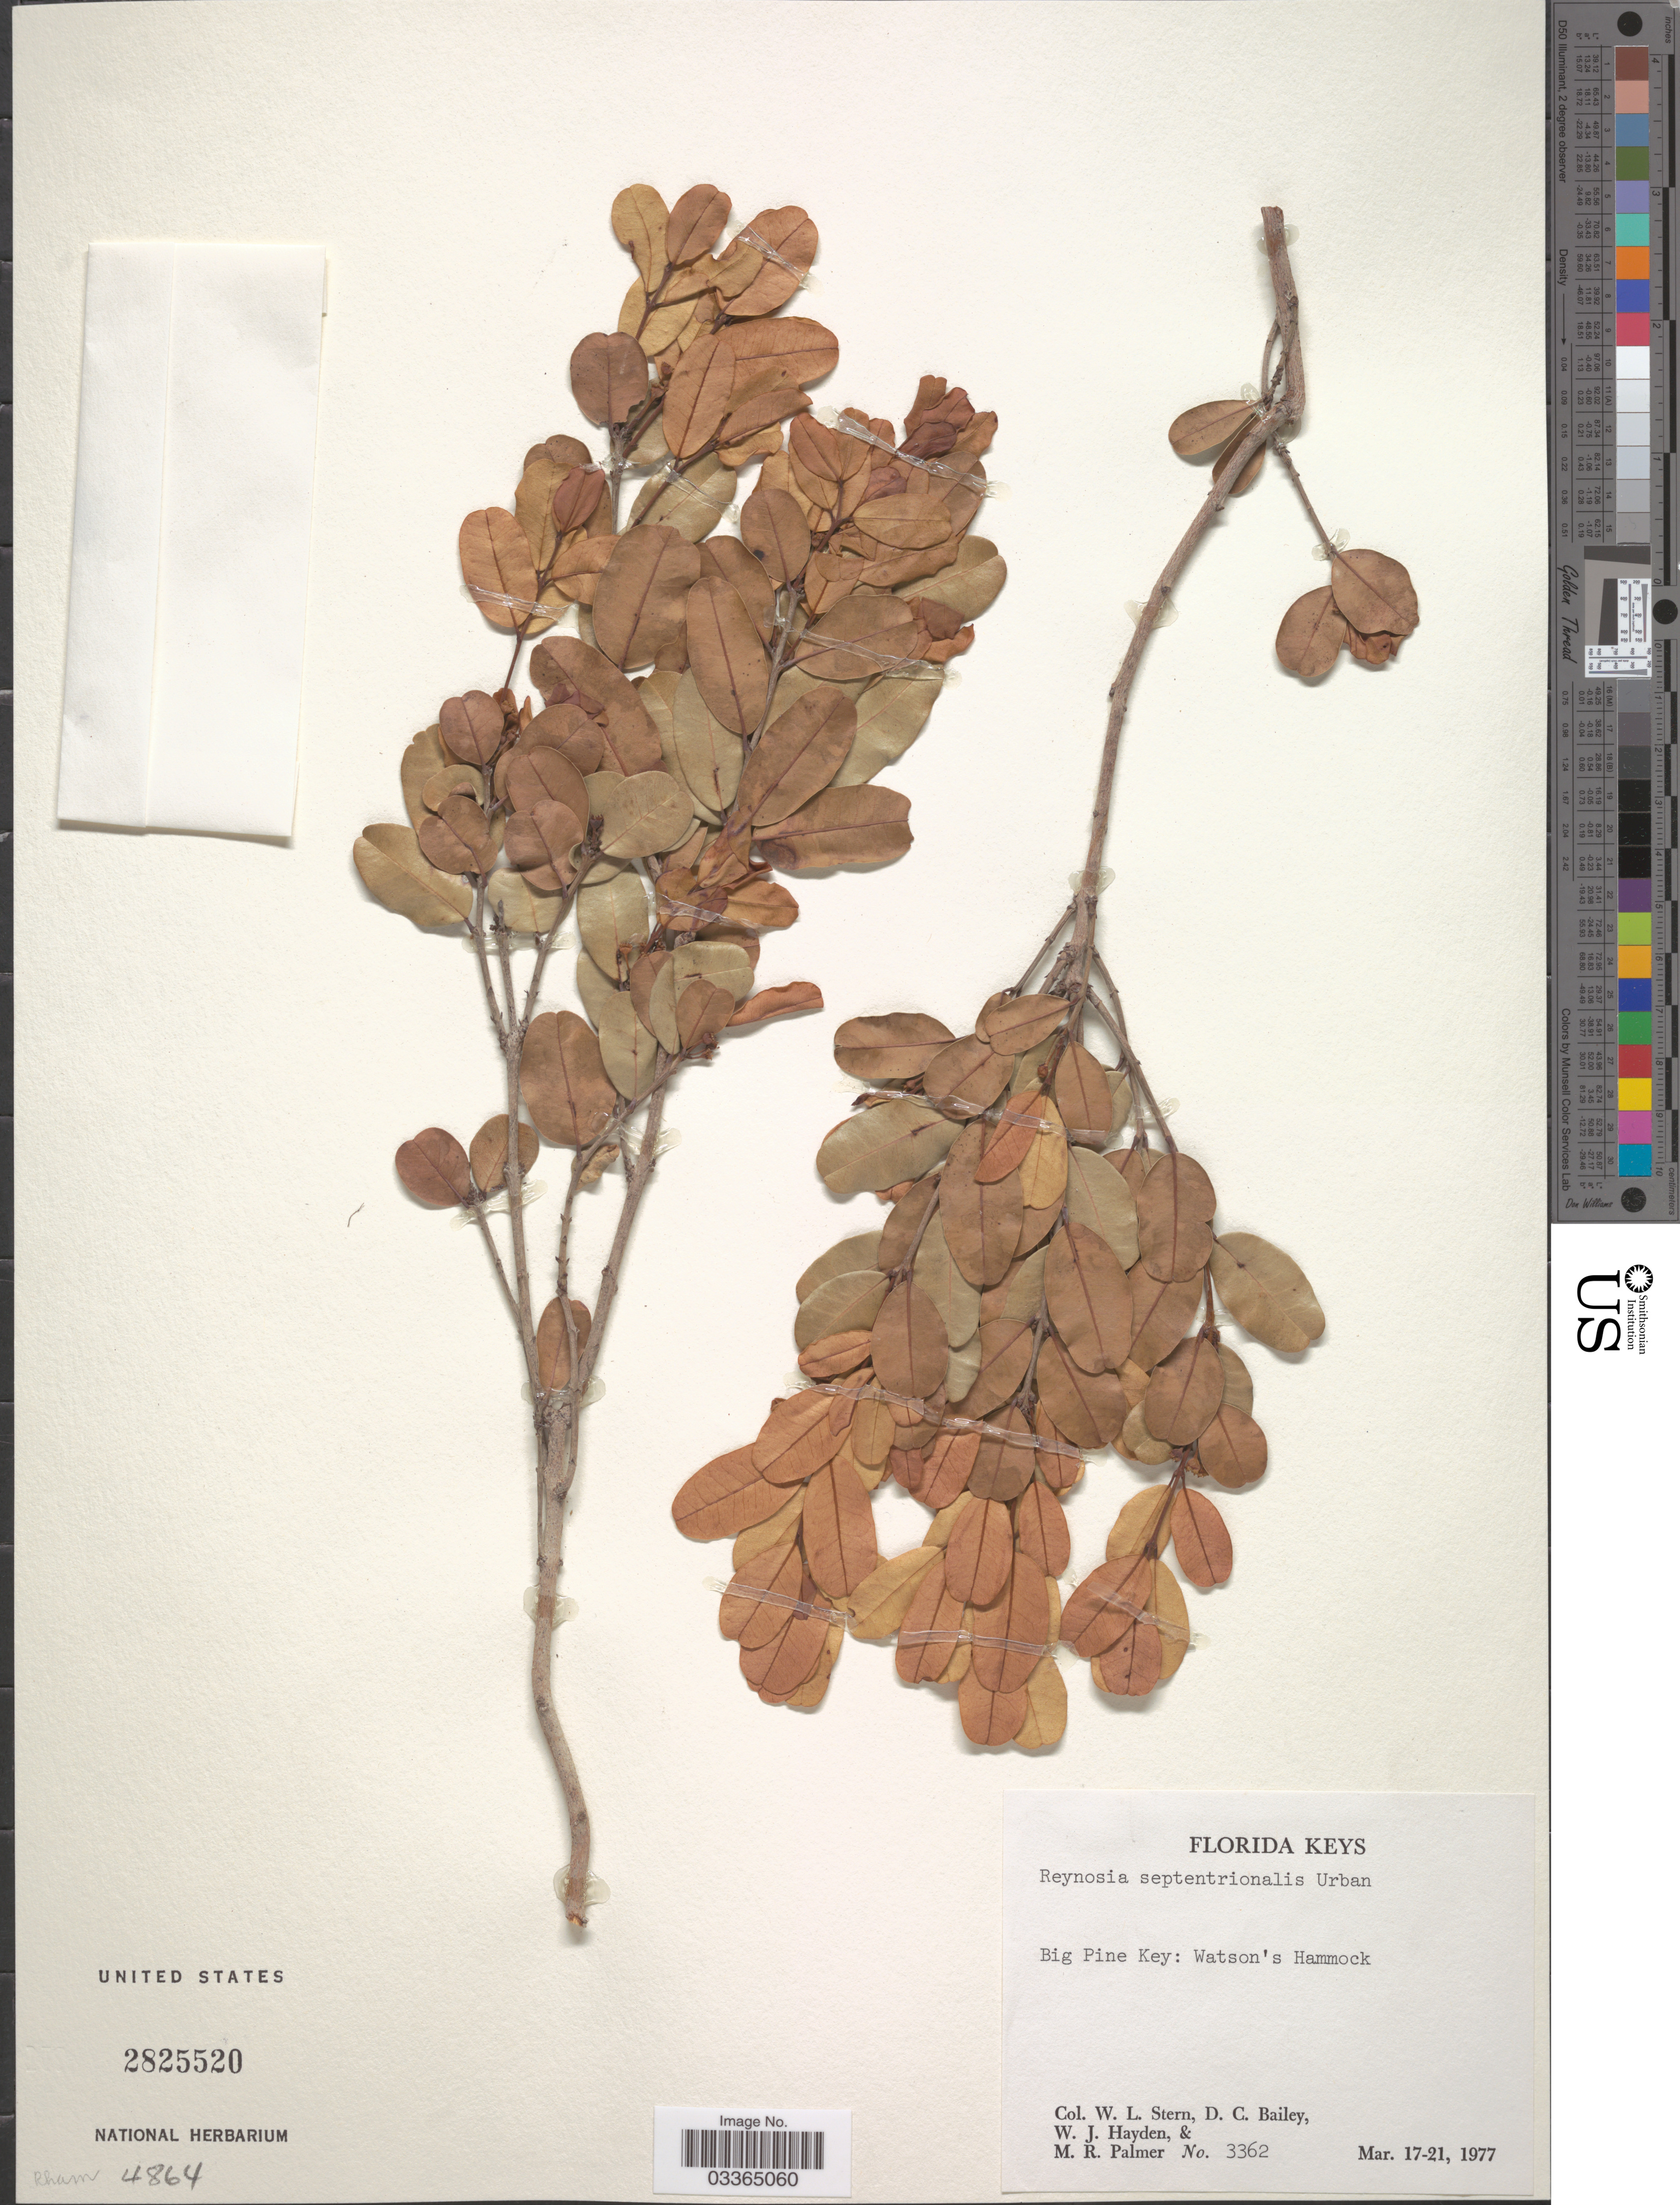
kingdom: Plantae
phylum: Tracheophyta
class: Magnoliopsida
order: Rosales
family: Rhamnaceae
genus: Reynosia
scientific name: Reynosia septentrionalis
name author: Urb.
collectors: W. L. Stern, D. C. Bailey, W. Hayden & M. R. Palmer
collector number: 3362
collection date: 1977-03-17/1977-03-21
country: United States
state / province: Florida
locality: Florida Keys, Big Pine Key: Watson's Hammock.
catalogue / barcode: US 2825520